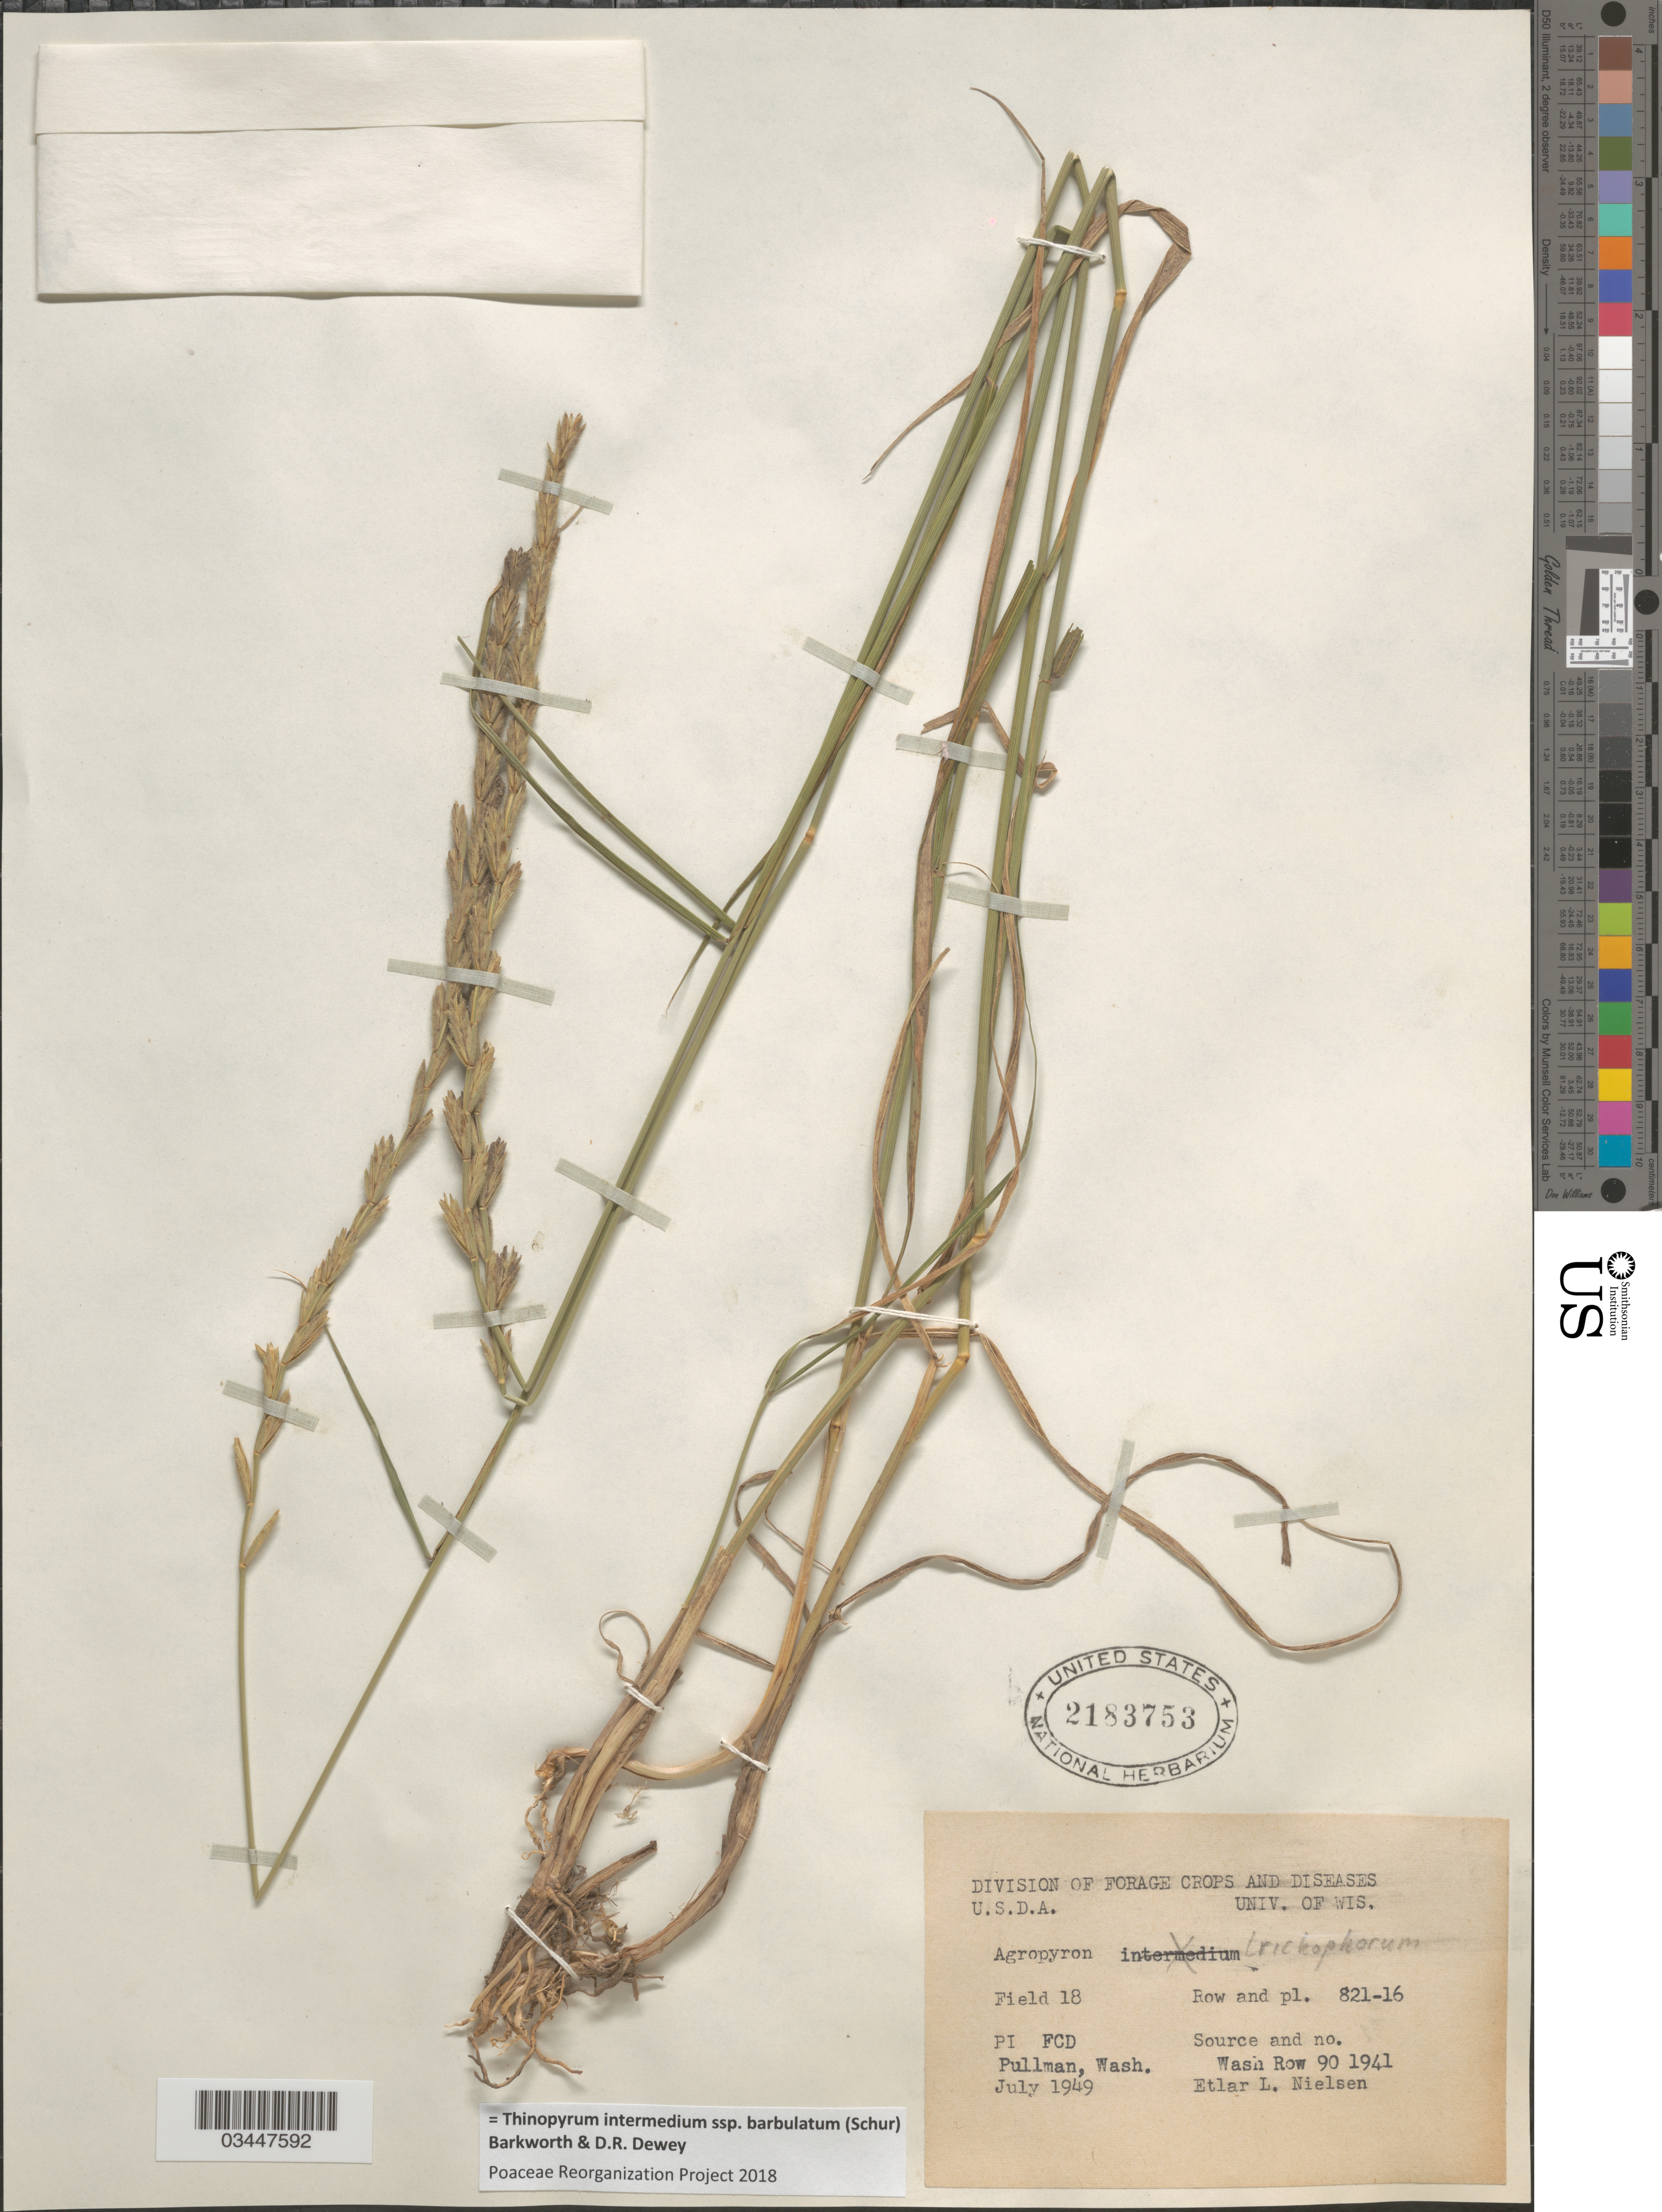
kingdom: Plantae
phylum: Tracheophyta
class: Liliopsida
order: Poales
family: Poaceae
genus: Thinopyrum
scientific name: Thinopyrum intermedium subsp. barbulatum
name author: (Schur) Barkworth & Dewey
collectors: E. L. Nielsen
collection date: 1949-07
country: United States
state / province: Washington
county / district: Whitman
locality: Field 18. Row and pl. 821-16. FCD Pullman.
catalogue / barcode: US 2183753